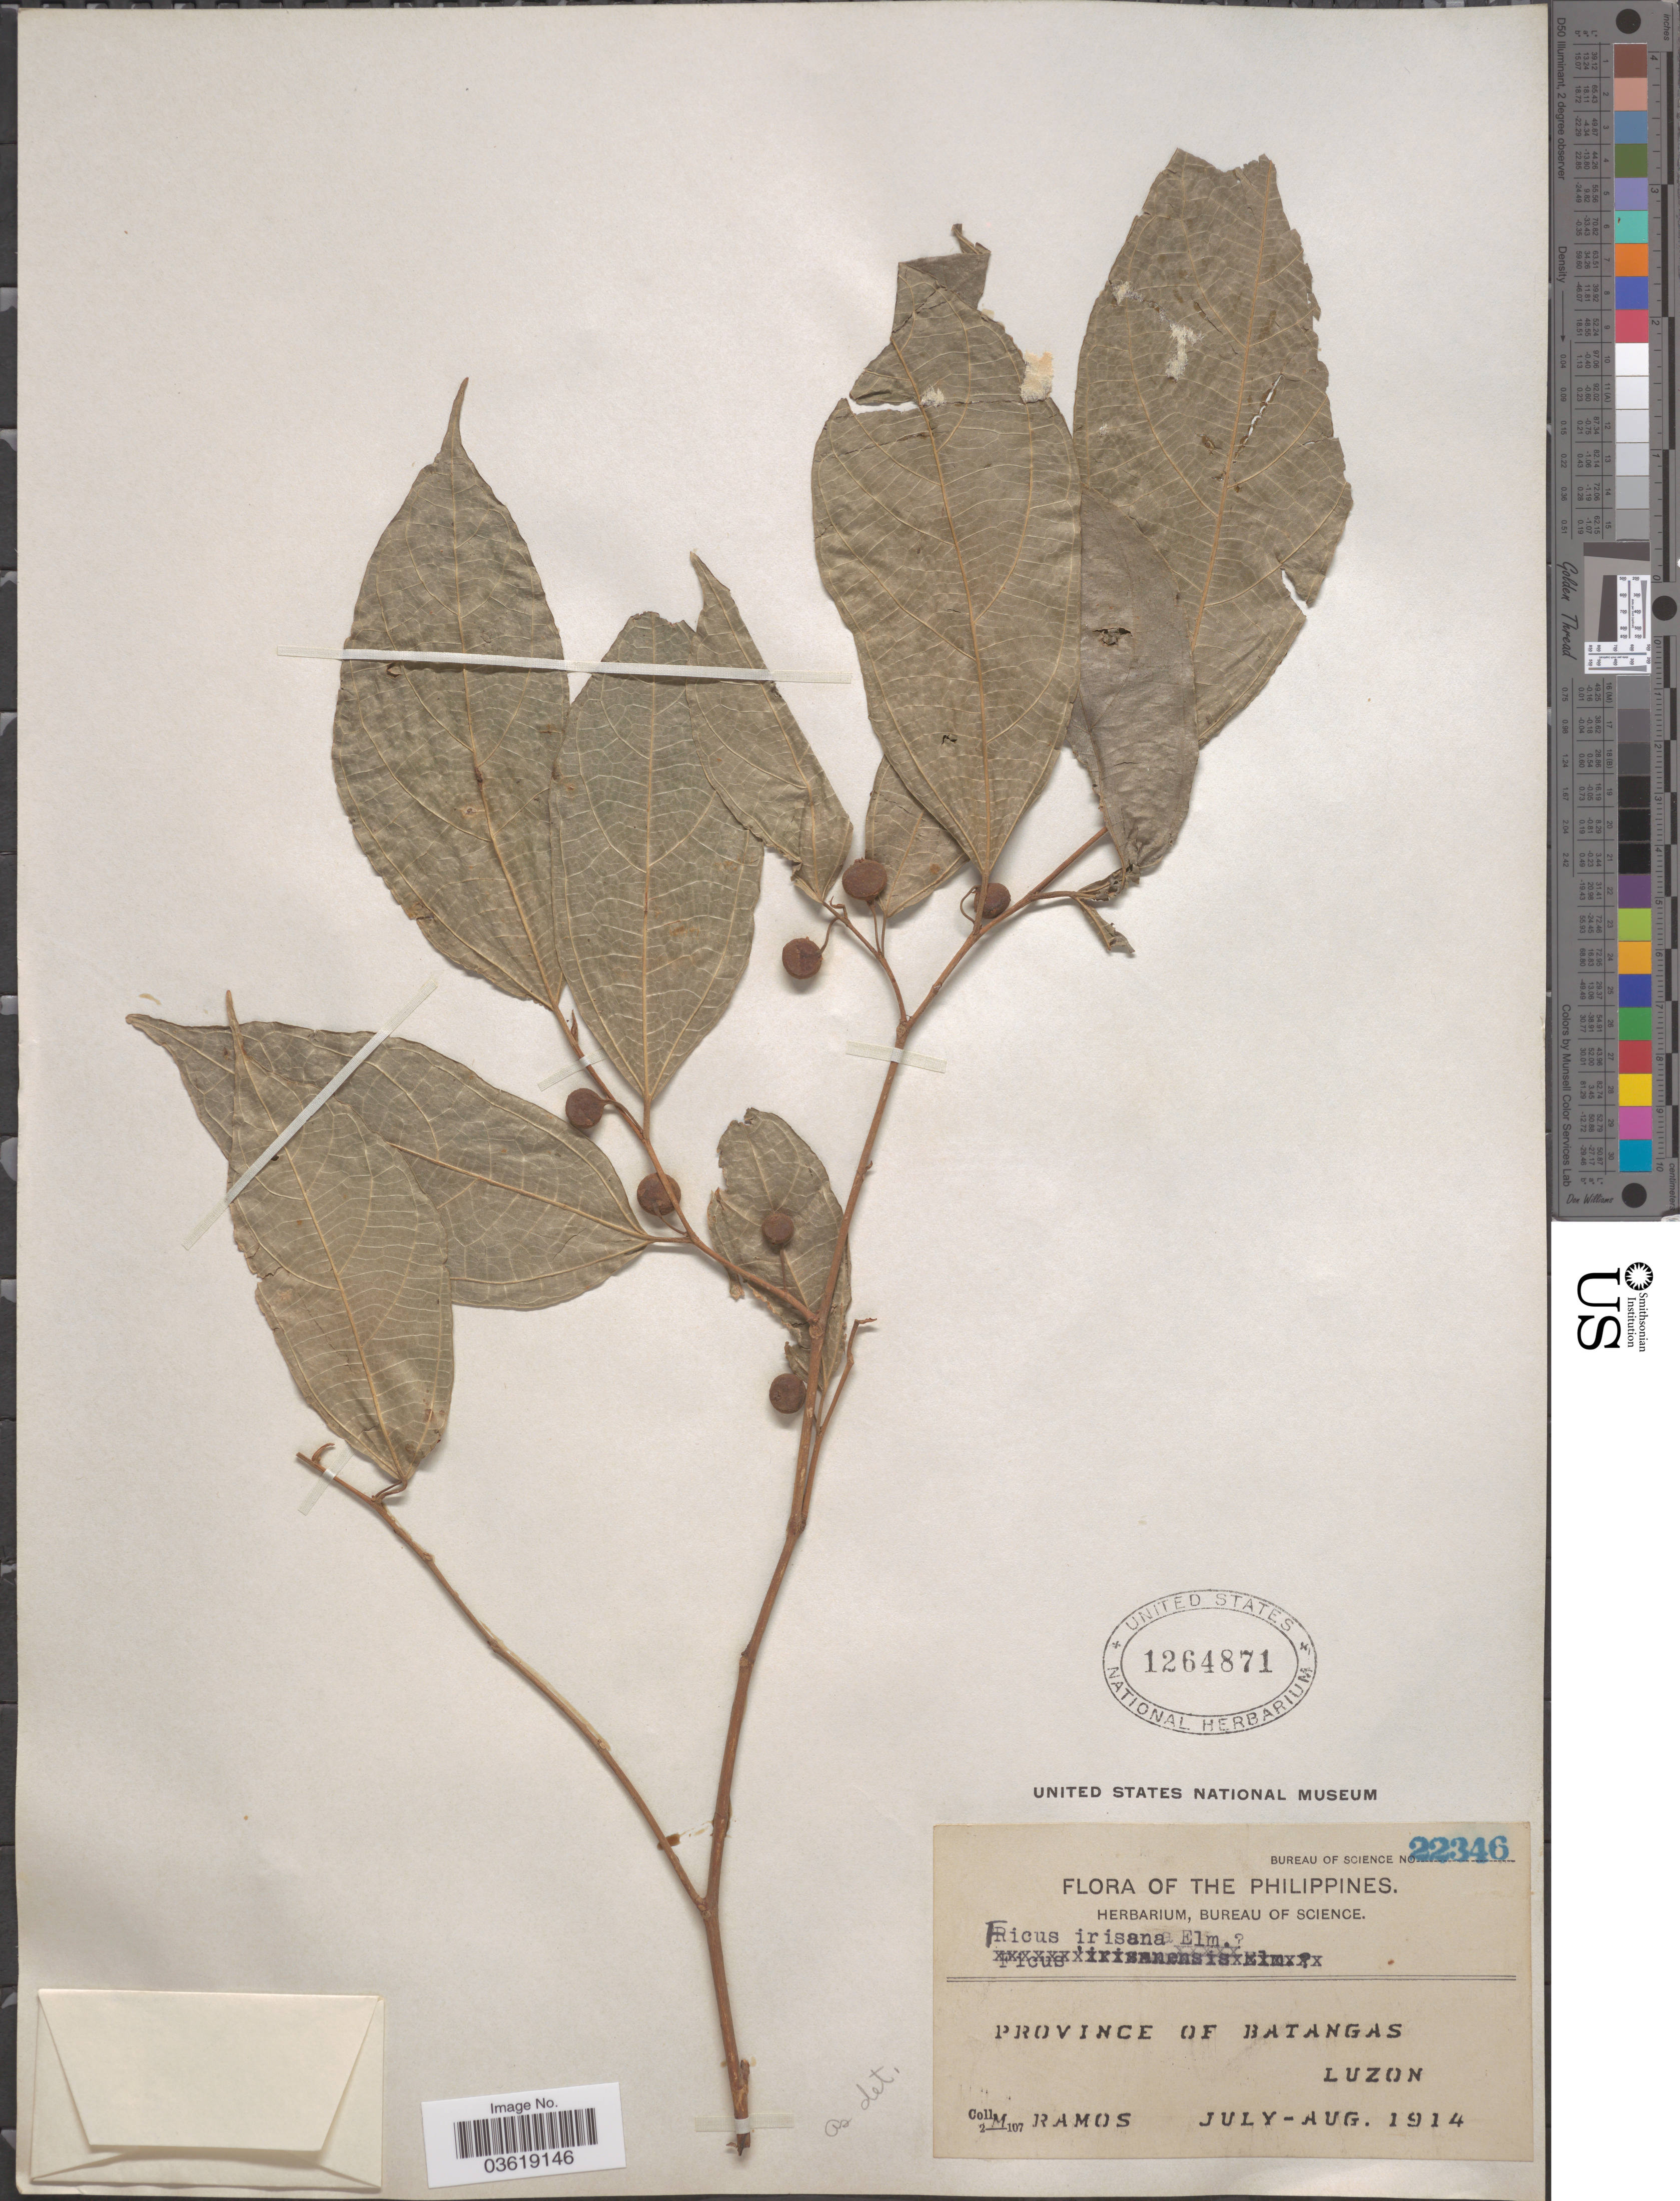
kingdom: Plantae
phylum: Tracheophyta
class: Magnoliopsida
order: Rosales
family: Moraceae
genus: Ficus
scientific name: Ficus irisana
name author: Elmer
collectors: M. Ramos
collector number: Bureau of Science 22346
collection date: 1914-07/1914-08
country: Philippines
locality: Province of Batangas.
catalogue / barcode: US 1264871